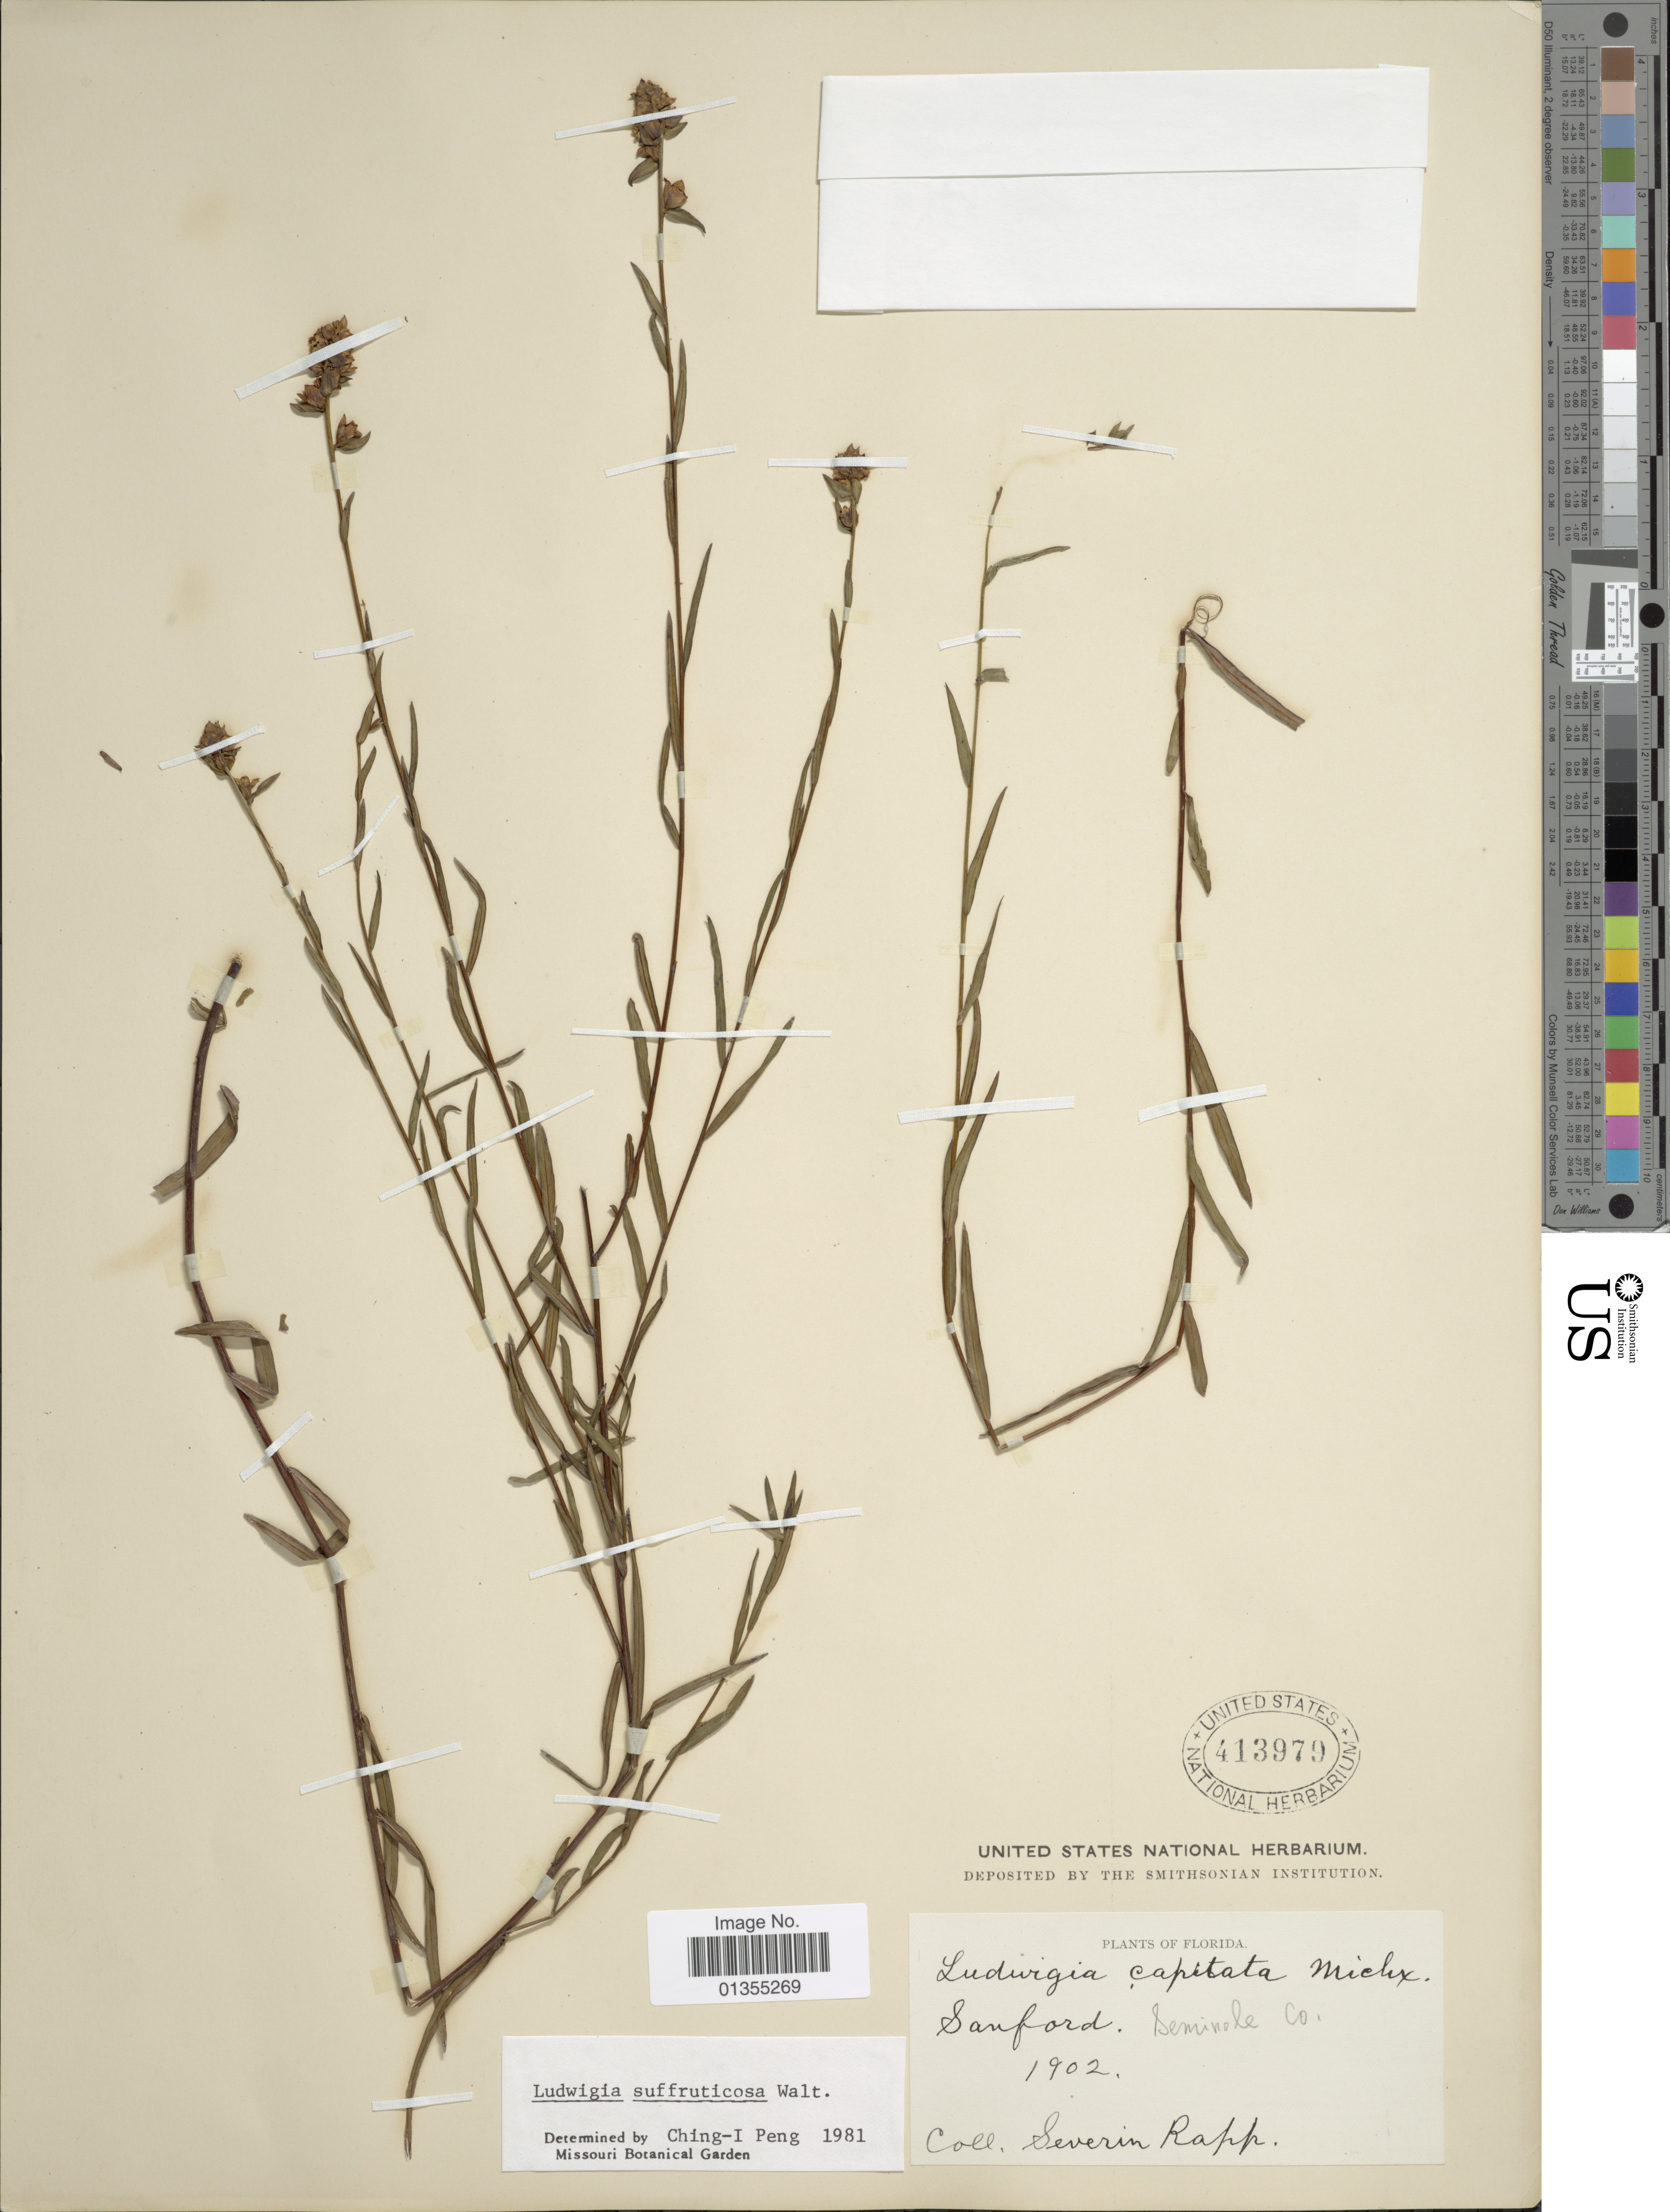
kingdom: Plantae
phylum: Tracheophyta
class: Magnoliopsida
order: Myrtales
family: Onagraceae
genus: Ludwigia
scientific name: Ludwigia suffruticosa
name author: Walter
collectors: S. Rapp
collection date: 1902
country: United States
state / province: Florida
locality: Sanford, Seminole Co.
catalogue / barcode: US 413979